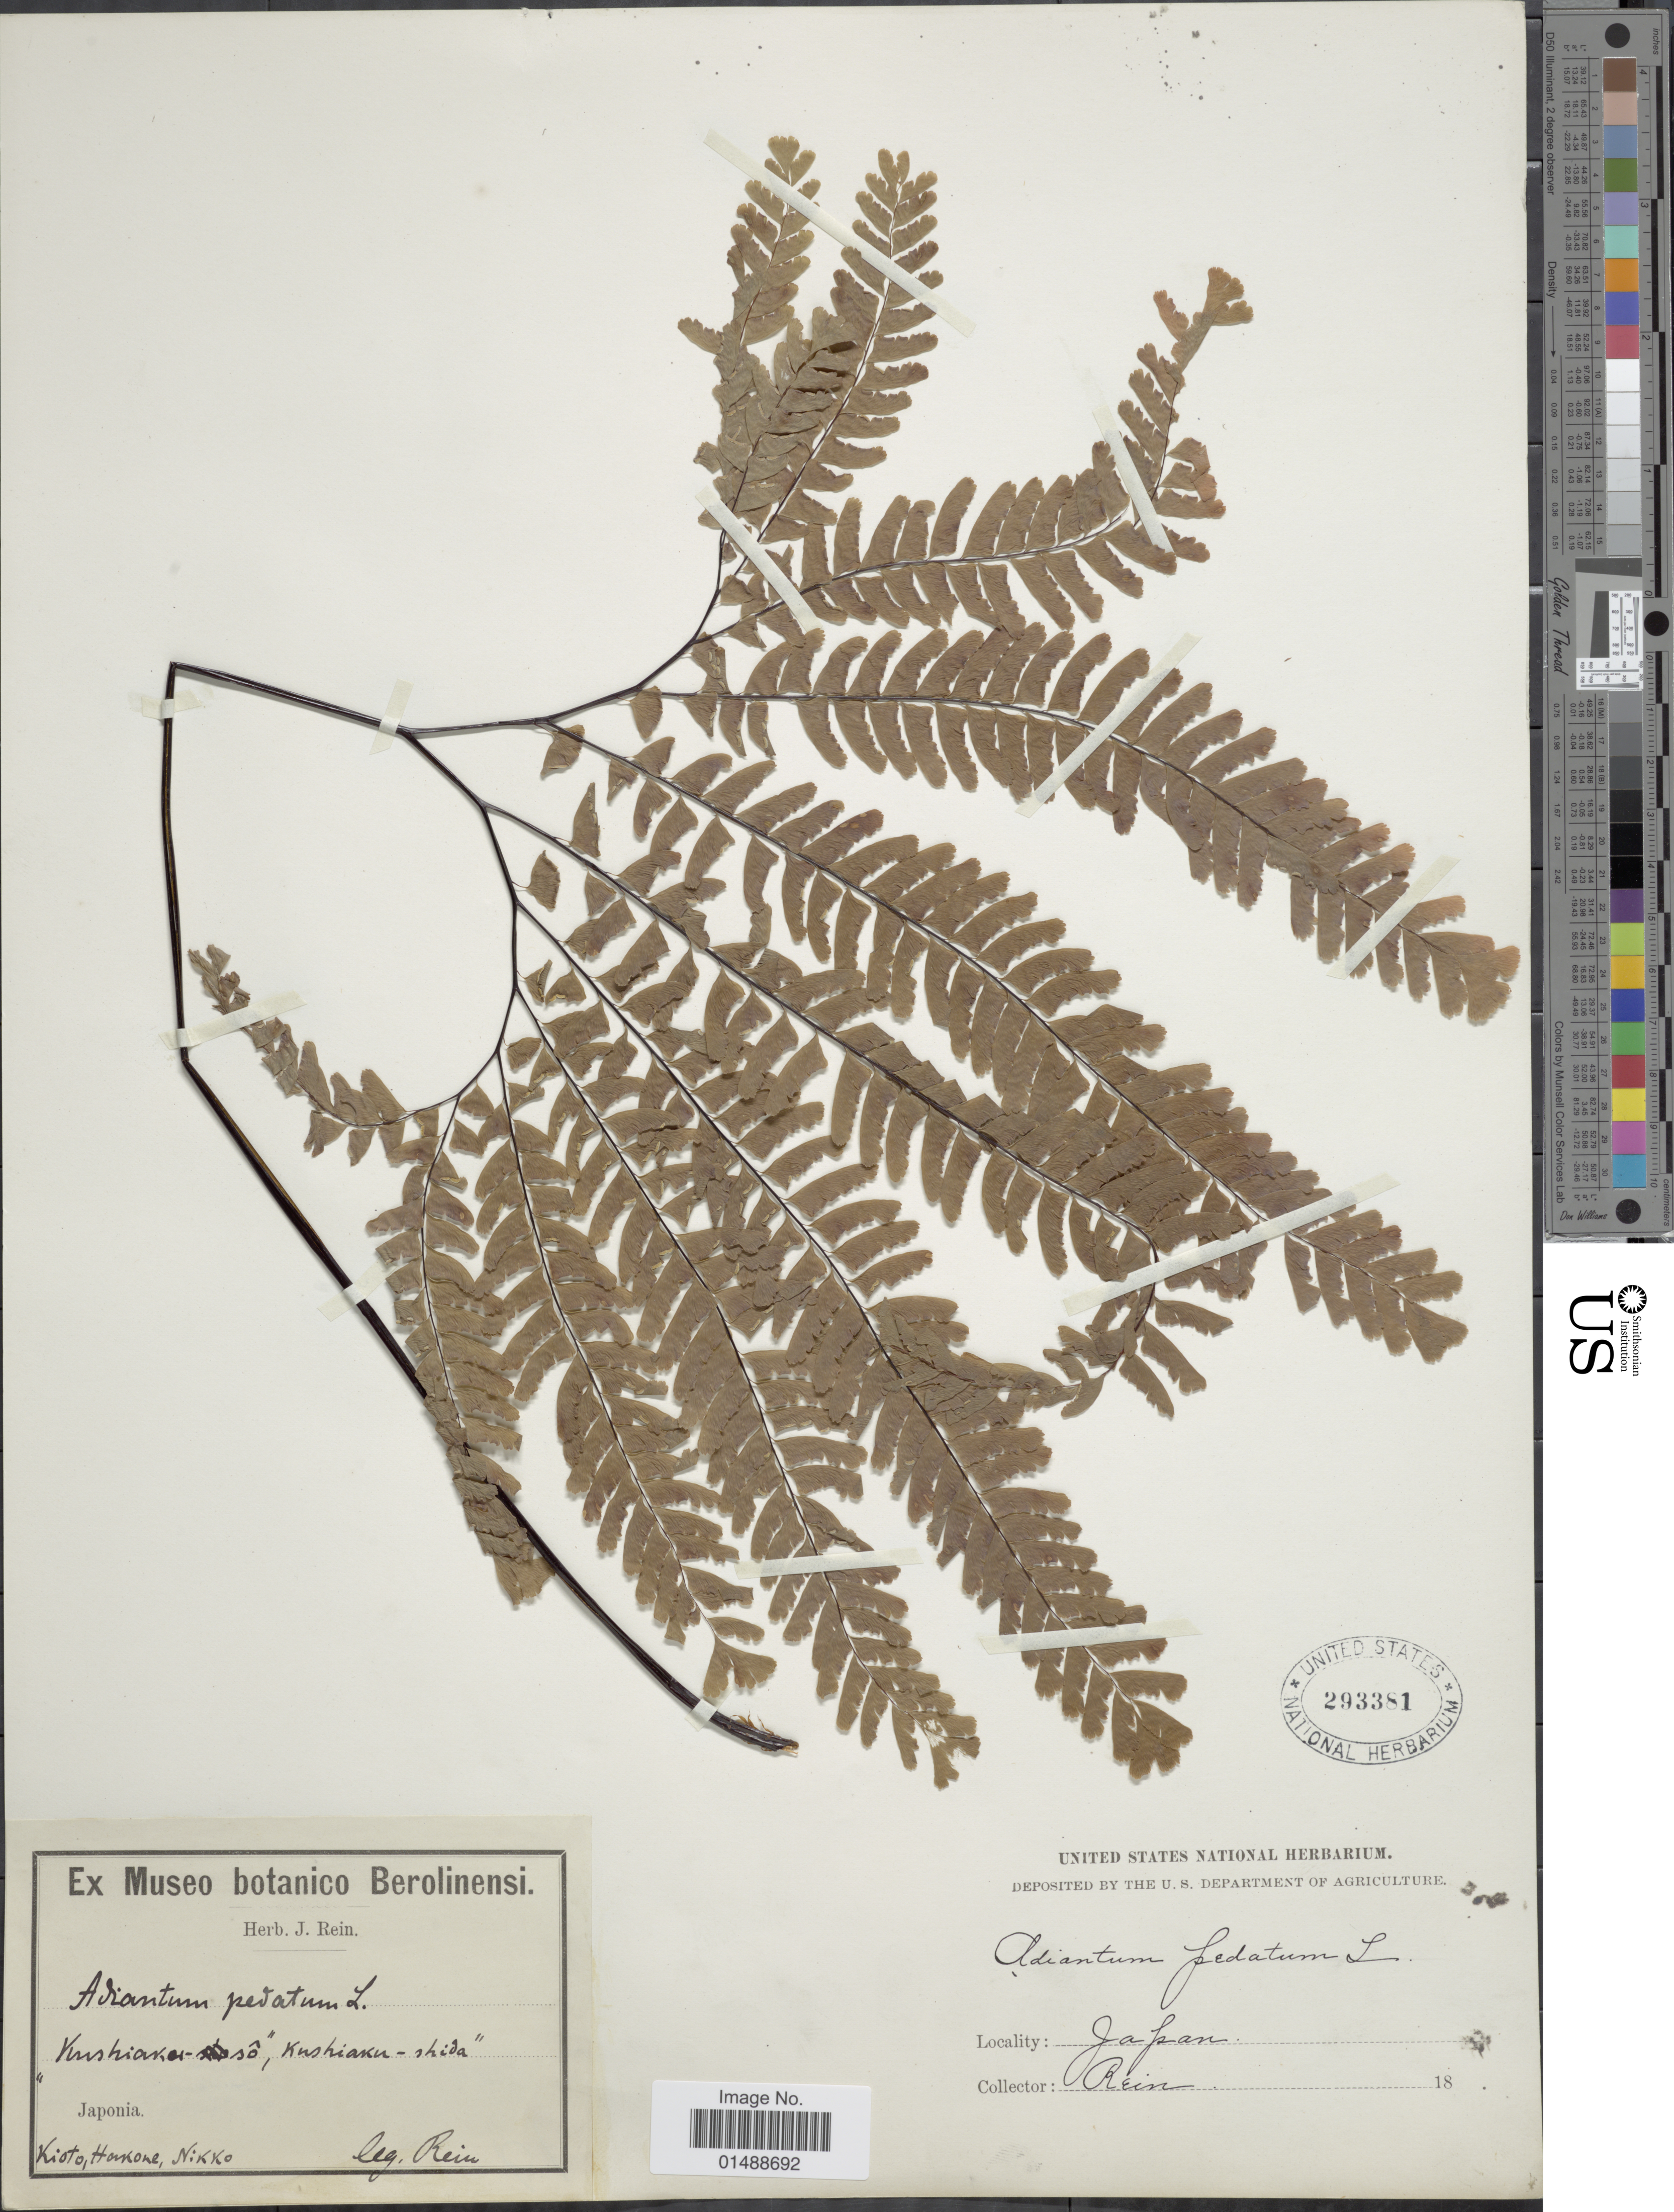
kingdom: Plantae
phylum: Tracheophyta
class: Polypodiopsida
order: Polypodiales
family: Pteridaceae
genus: Adiantum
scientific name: Adiantum pedatum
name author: L.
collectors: Rein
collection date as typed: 18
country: Japan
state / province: Kyoto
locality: Japan, Kushiaku-so, Kushiahku-shida, Kioto, Hakone, Nikko.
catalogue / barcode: US 293381